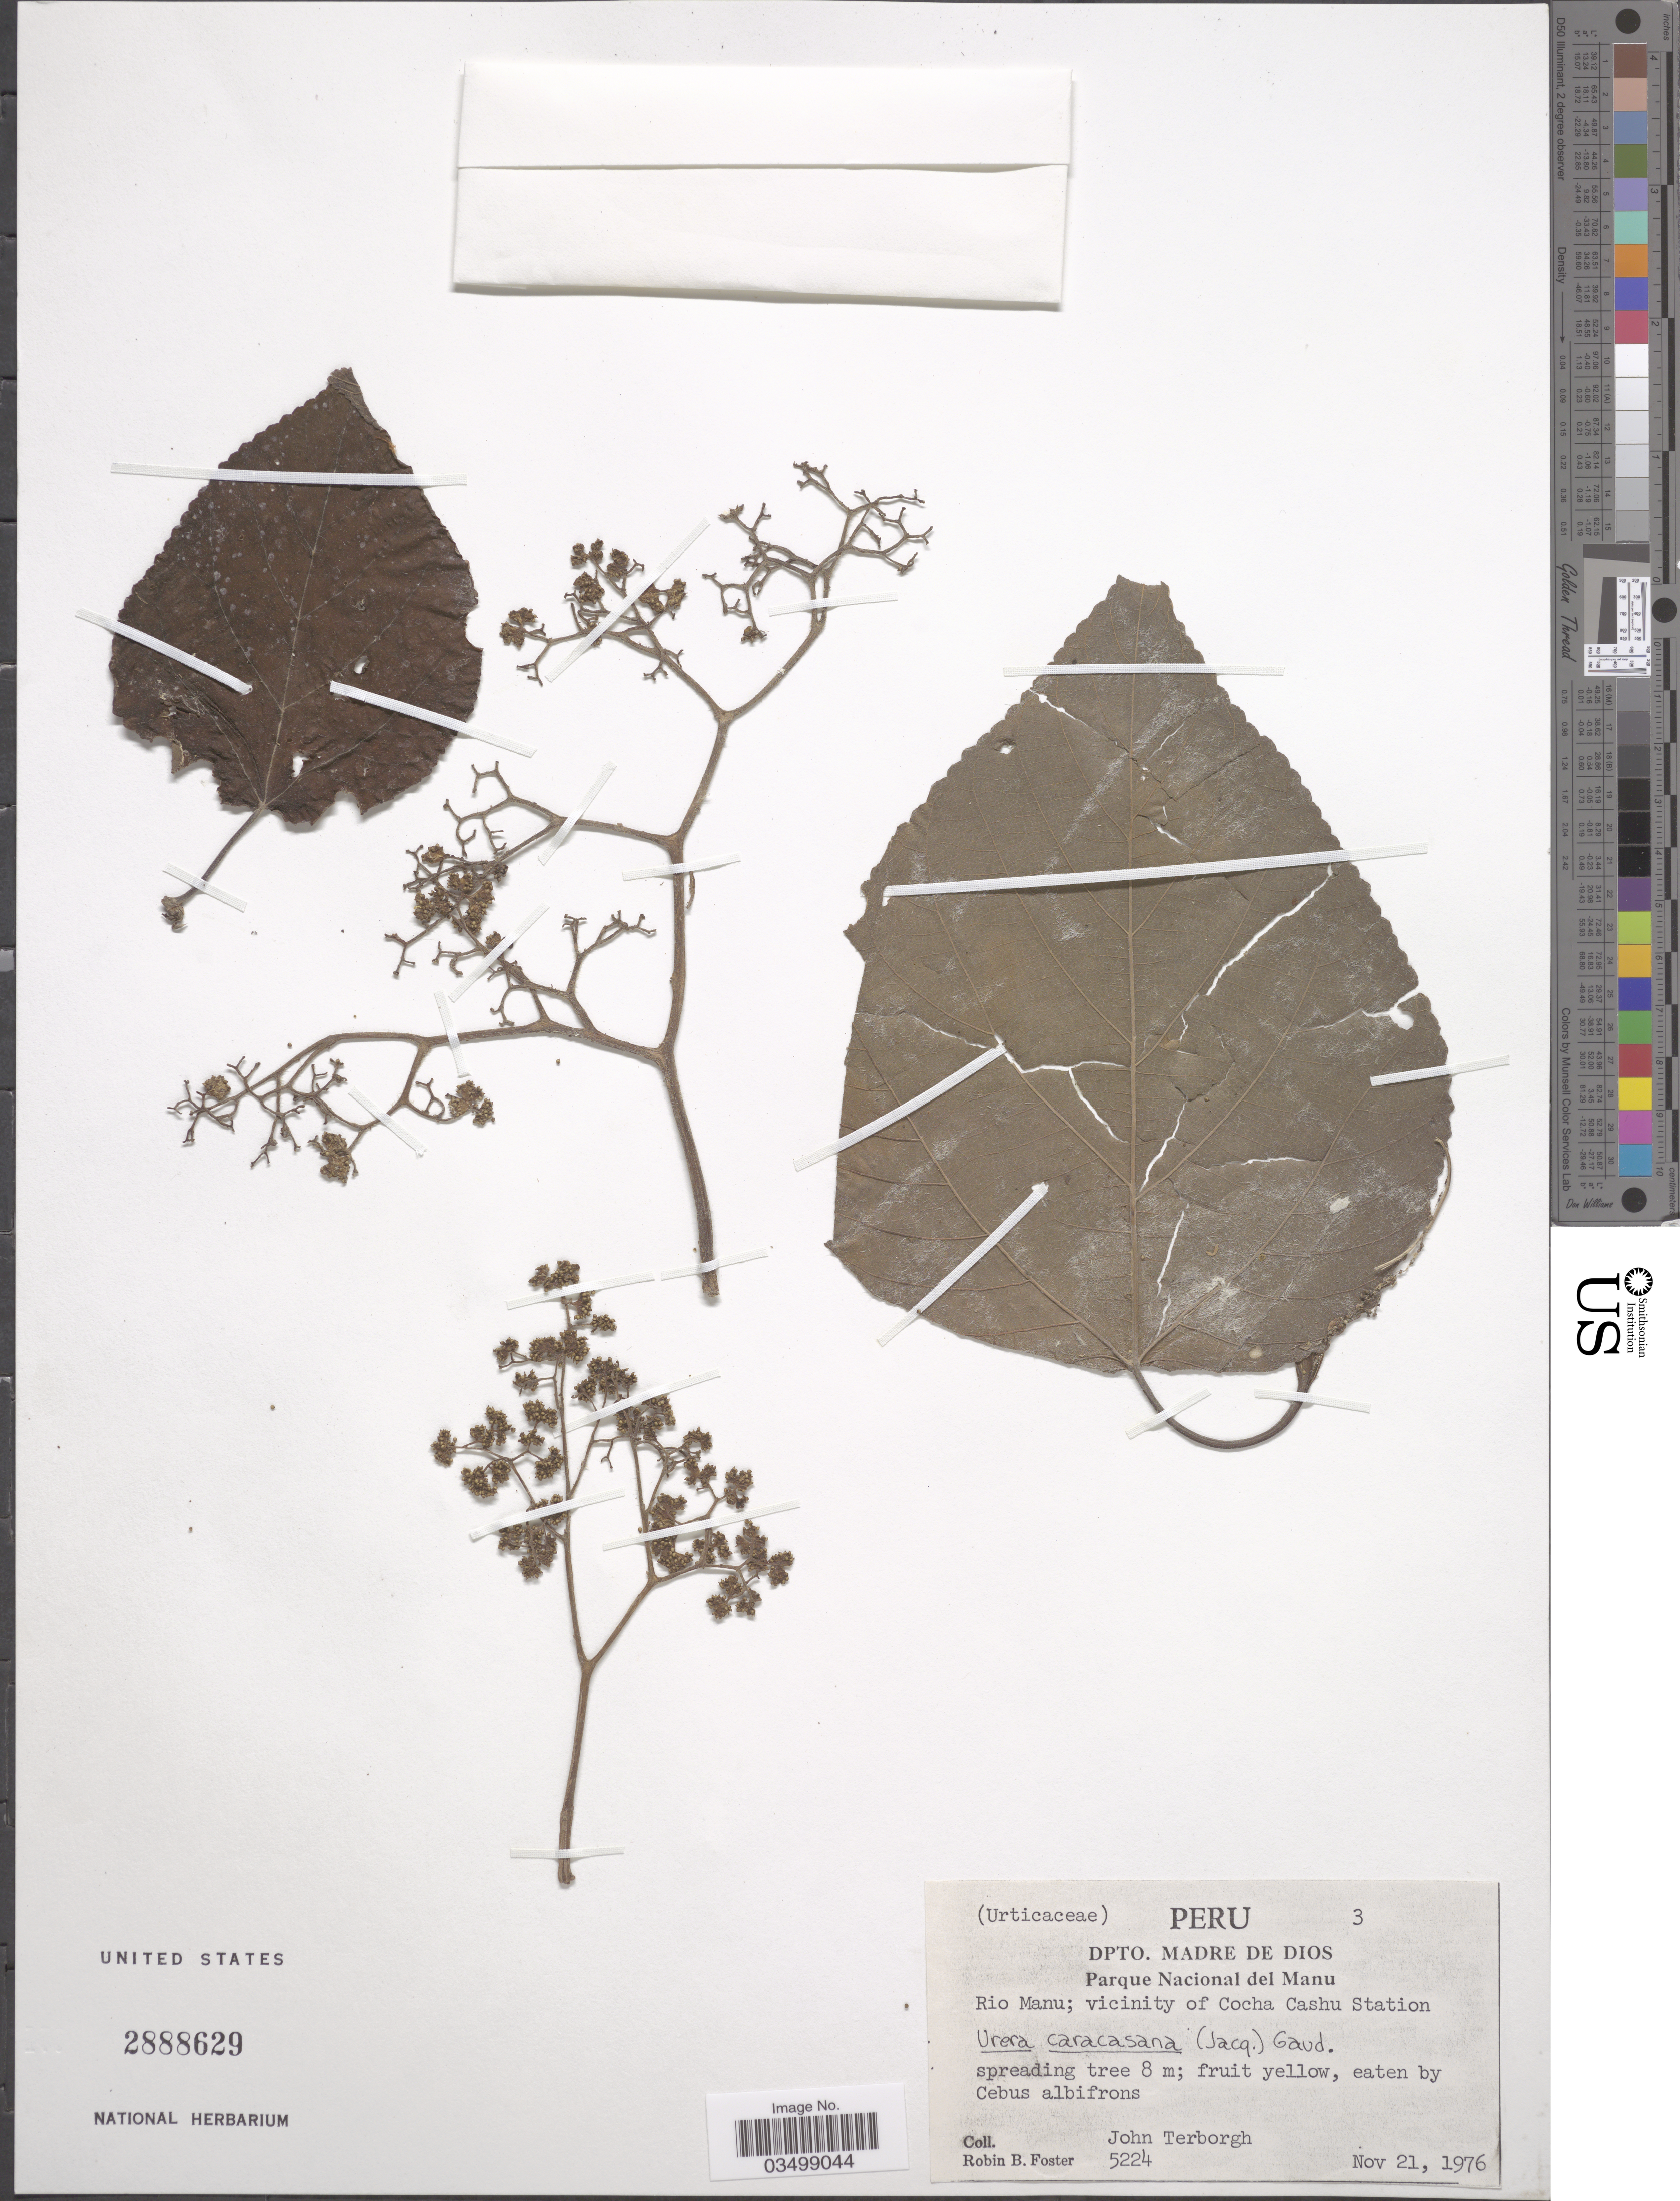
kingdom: Plantae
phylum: Tracheophyta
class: Magnoliopsida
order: Rosales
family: Urticaceae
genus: Urera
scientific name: Urera caracasana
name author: (Jacq.) Gaudich. ex Griseb.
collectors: J. Terborgh & R. B. Foster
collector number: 5224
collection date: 1976-11-21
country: Peru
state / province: Madre de Dios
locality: Dpto. Madre de Dios. Parque Nacional del Manu. Rio Manu; vicinity of Cocha Cashu Station.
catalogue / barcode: US 2888629